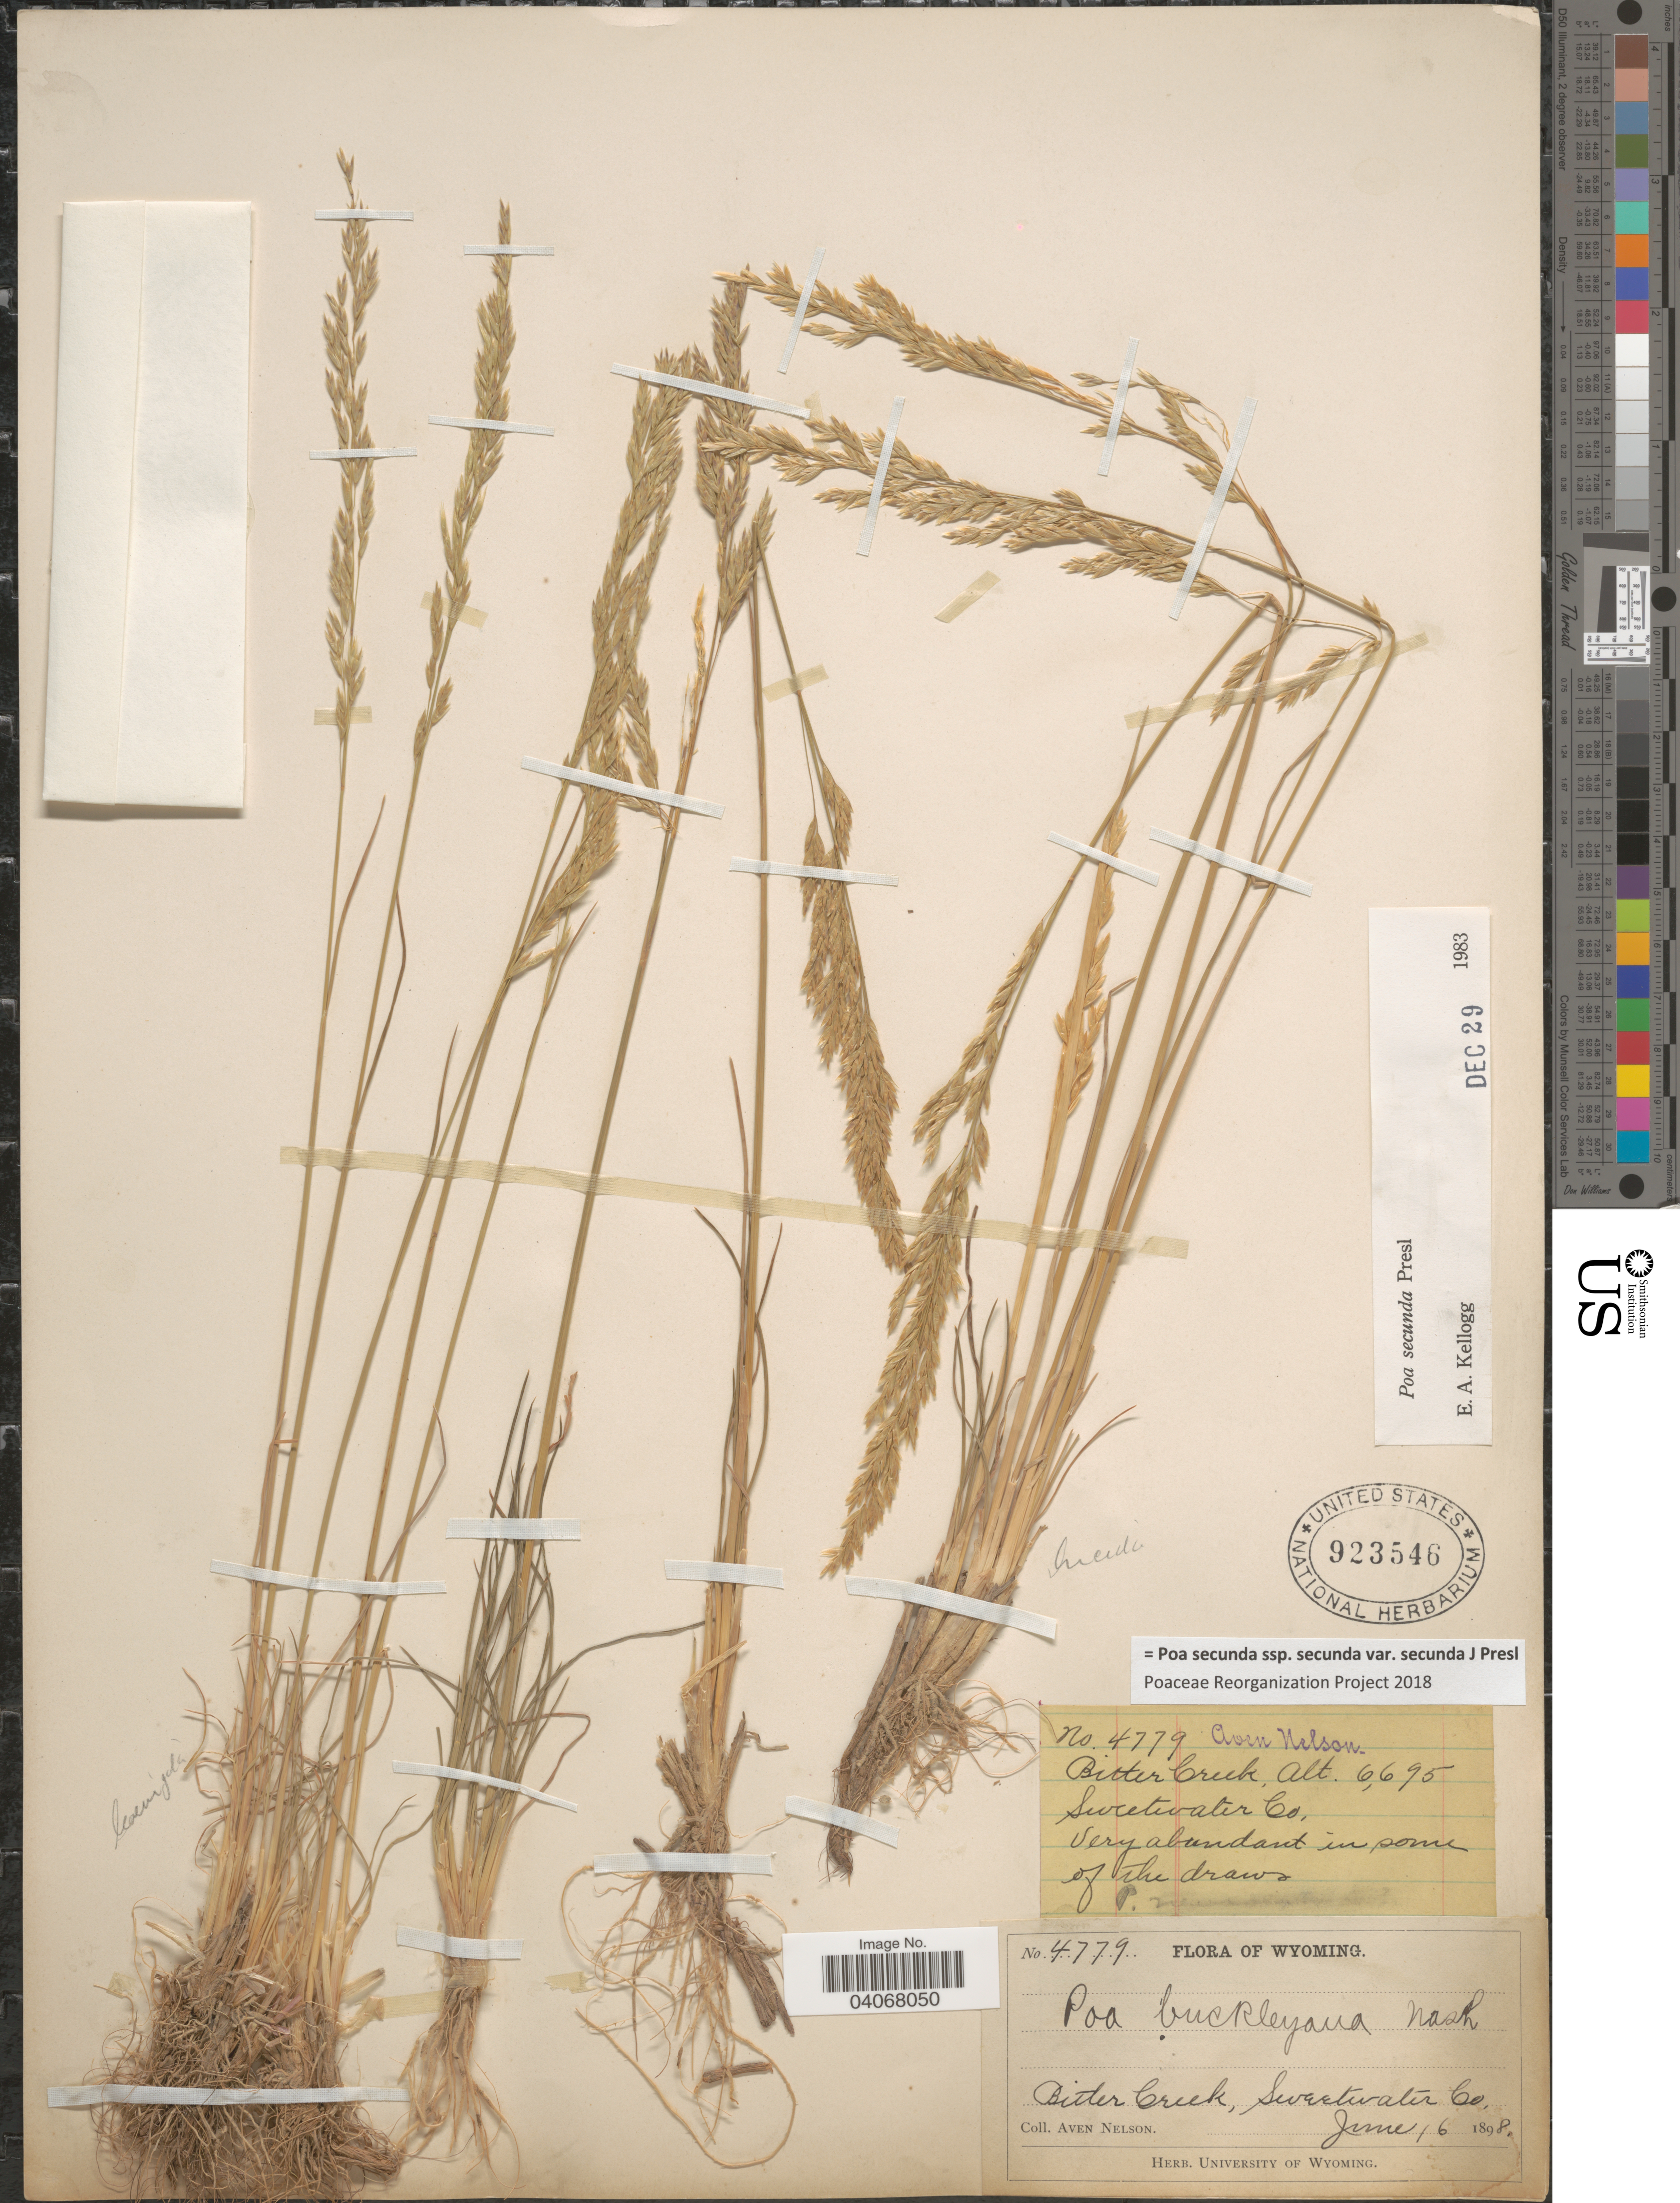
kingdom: Plantae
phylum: Tracheophyta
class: Liliopsida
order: Poales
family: Poaceae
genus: Poa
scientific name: Poa secunda subsp. secunda var. secunda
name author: J. Presl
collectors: A. Nelson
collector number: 4779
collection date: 1898-06-16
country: United States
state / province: Wyoming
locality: Bitter Creek, Sweetwater Co.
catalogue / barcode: US 923546